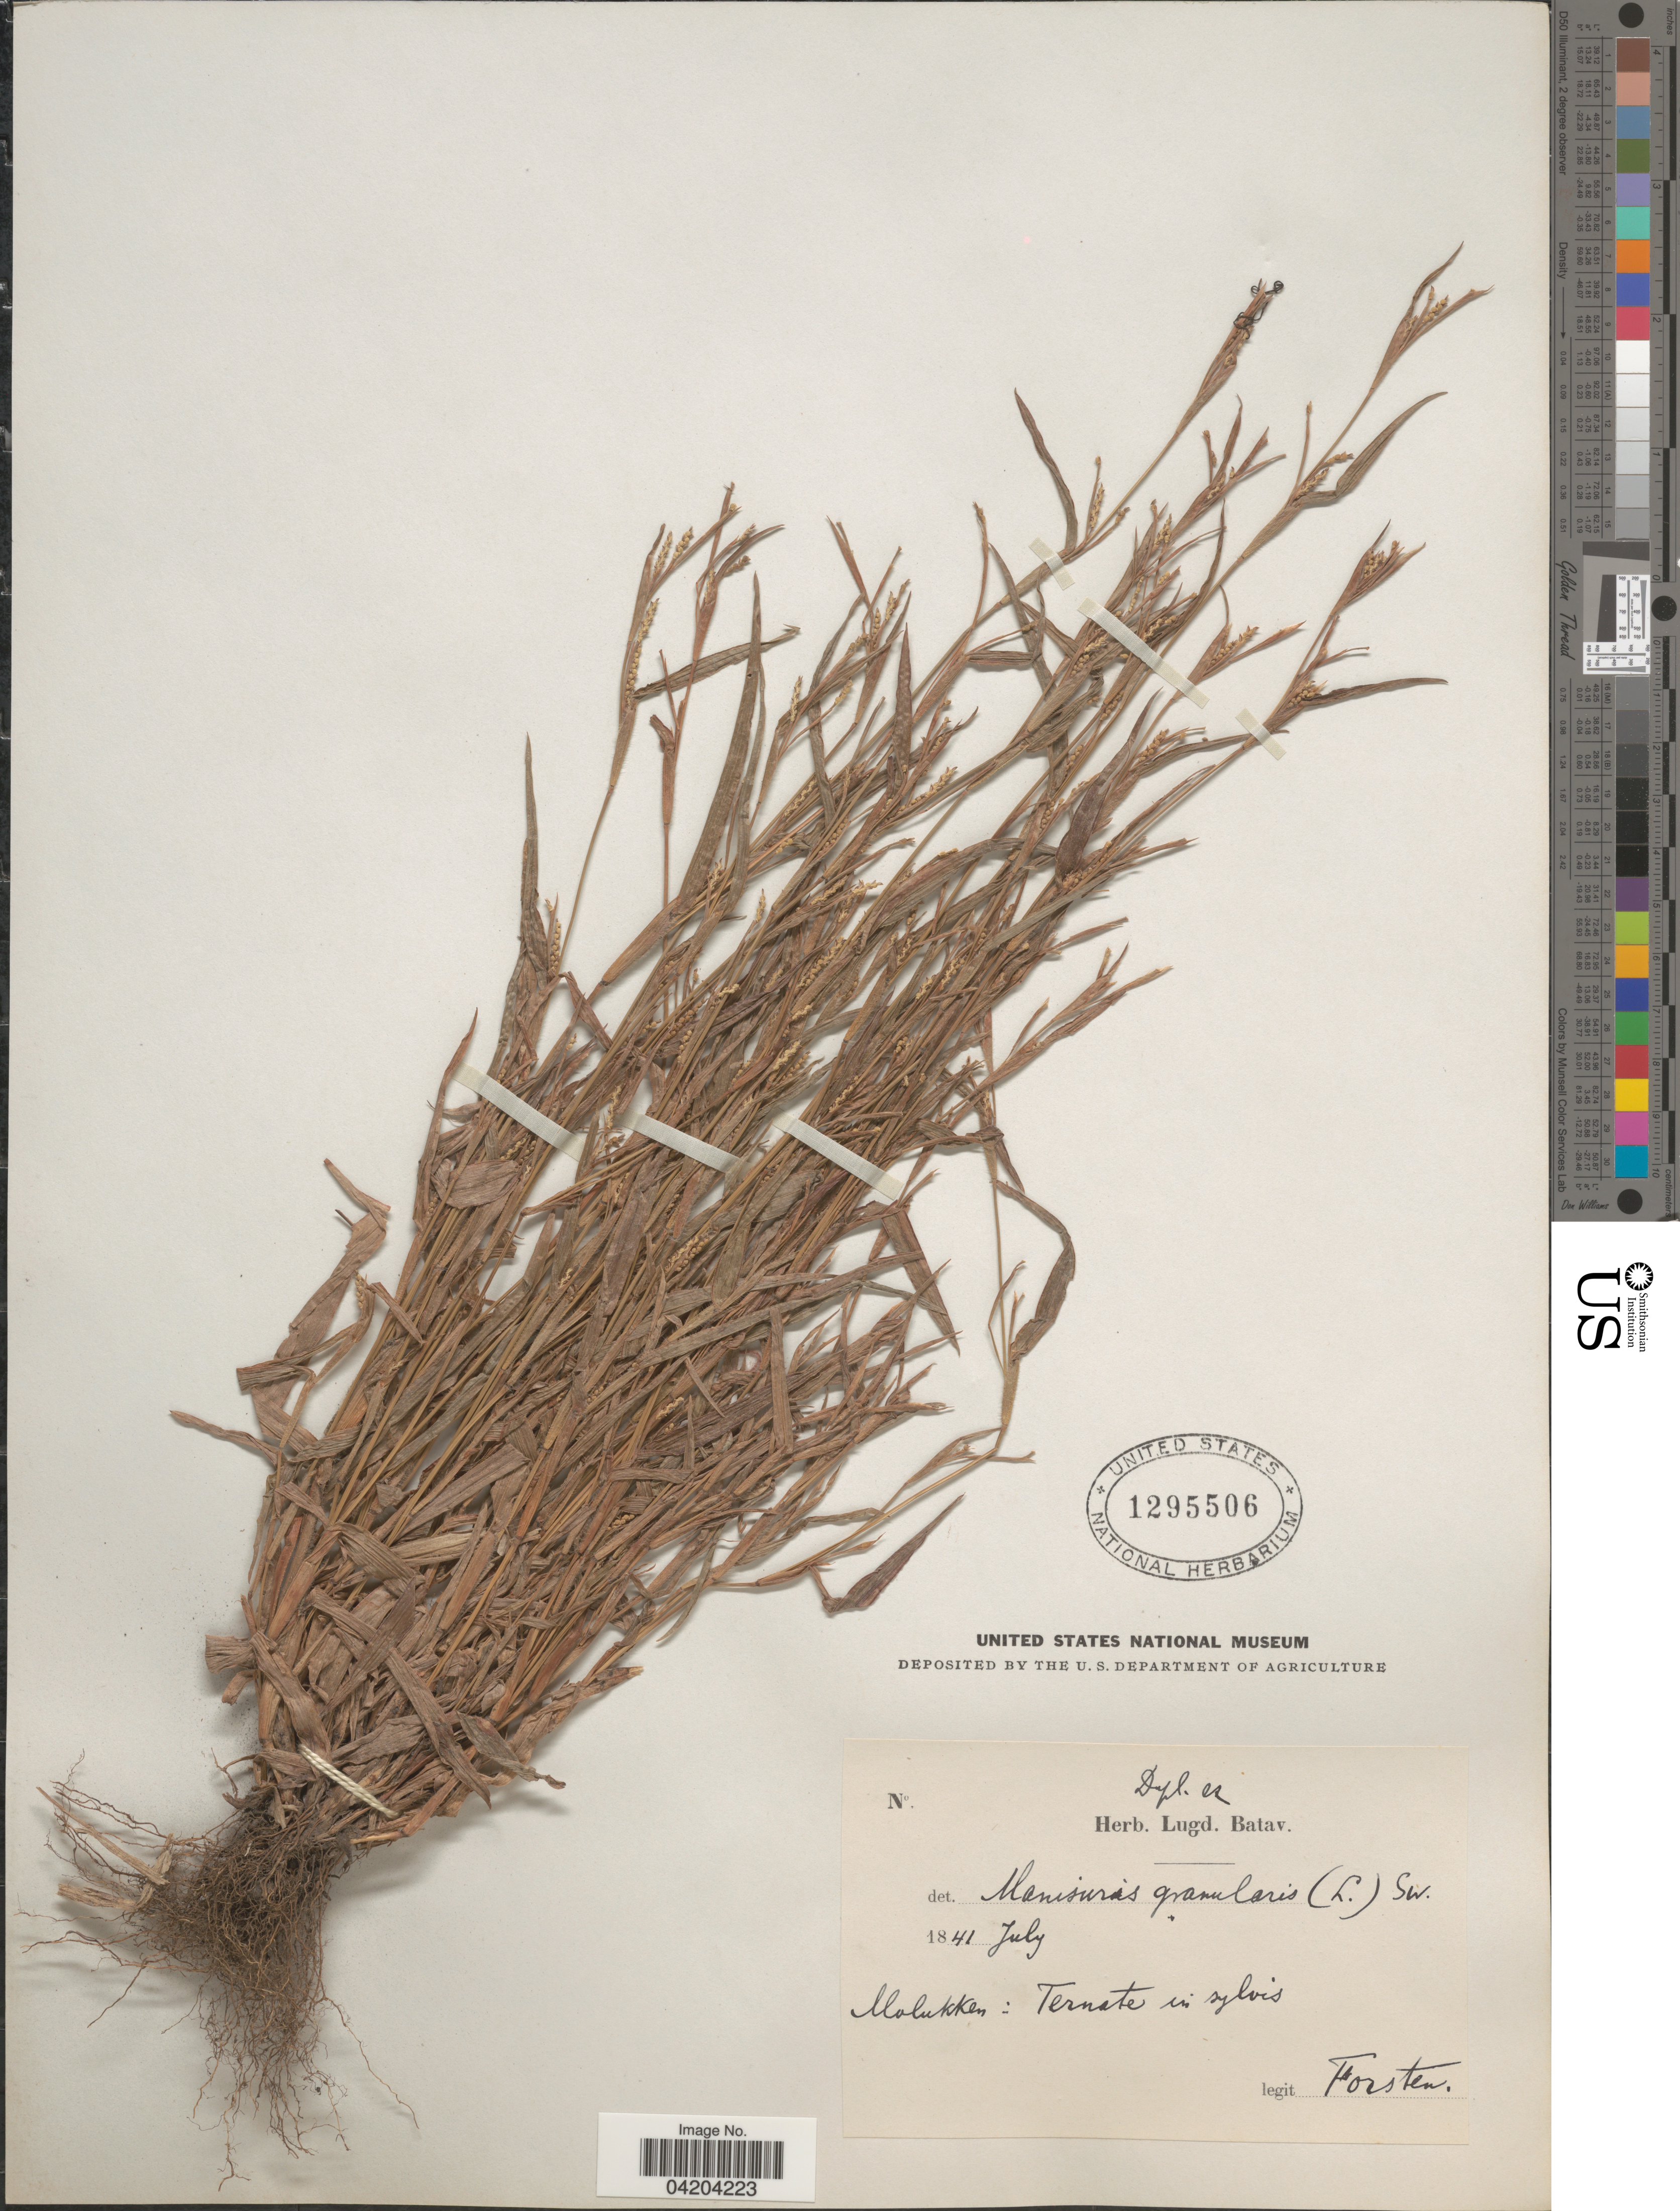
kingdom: Plantae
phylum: Tracheophyta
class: Liliopsida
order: Poales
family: Poaceae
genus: Mnesithea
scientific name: Mnesithea granularis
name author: (L.) de Koning & Sosef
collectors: Forsten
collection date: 1841-07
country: Indonesia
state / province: Maluku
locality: Molukken: Ternate in sylvis.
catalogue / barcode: US 1295506